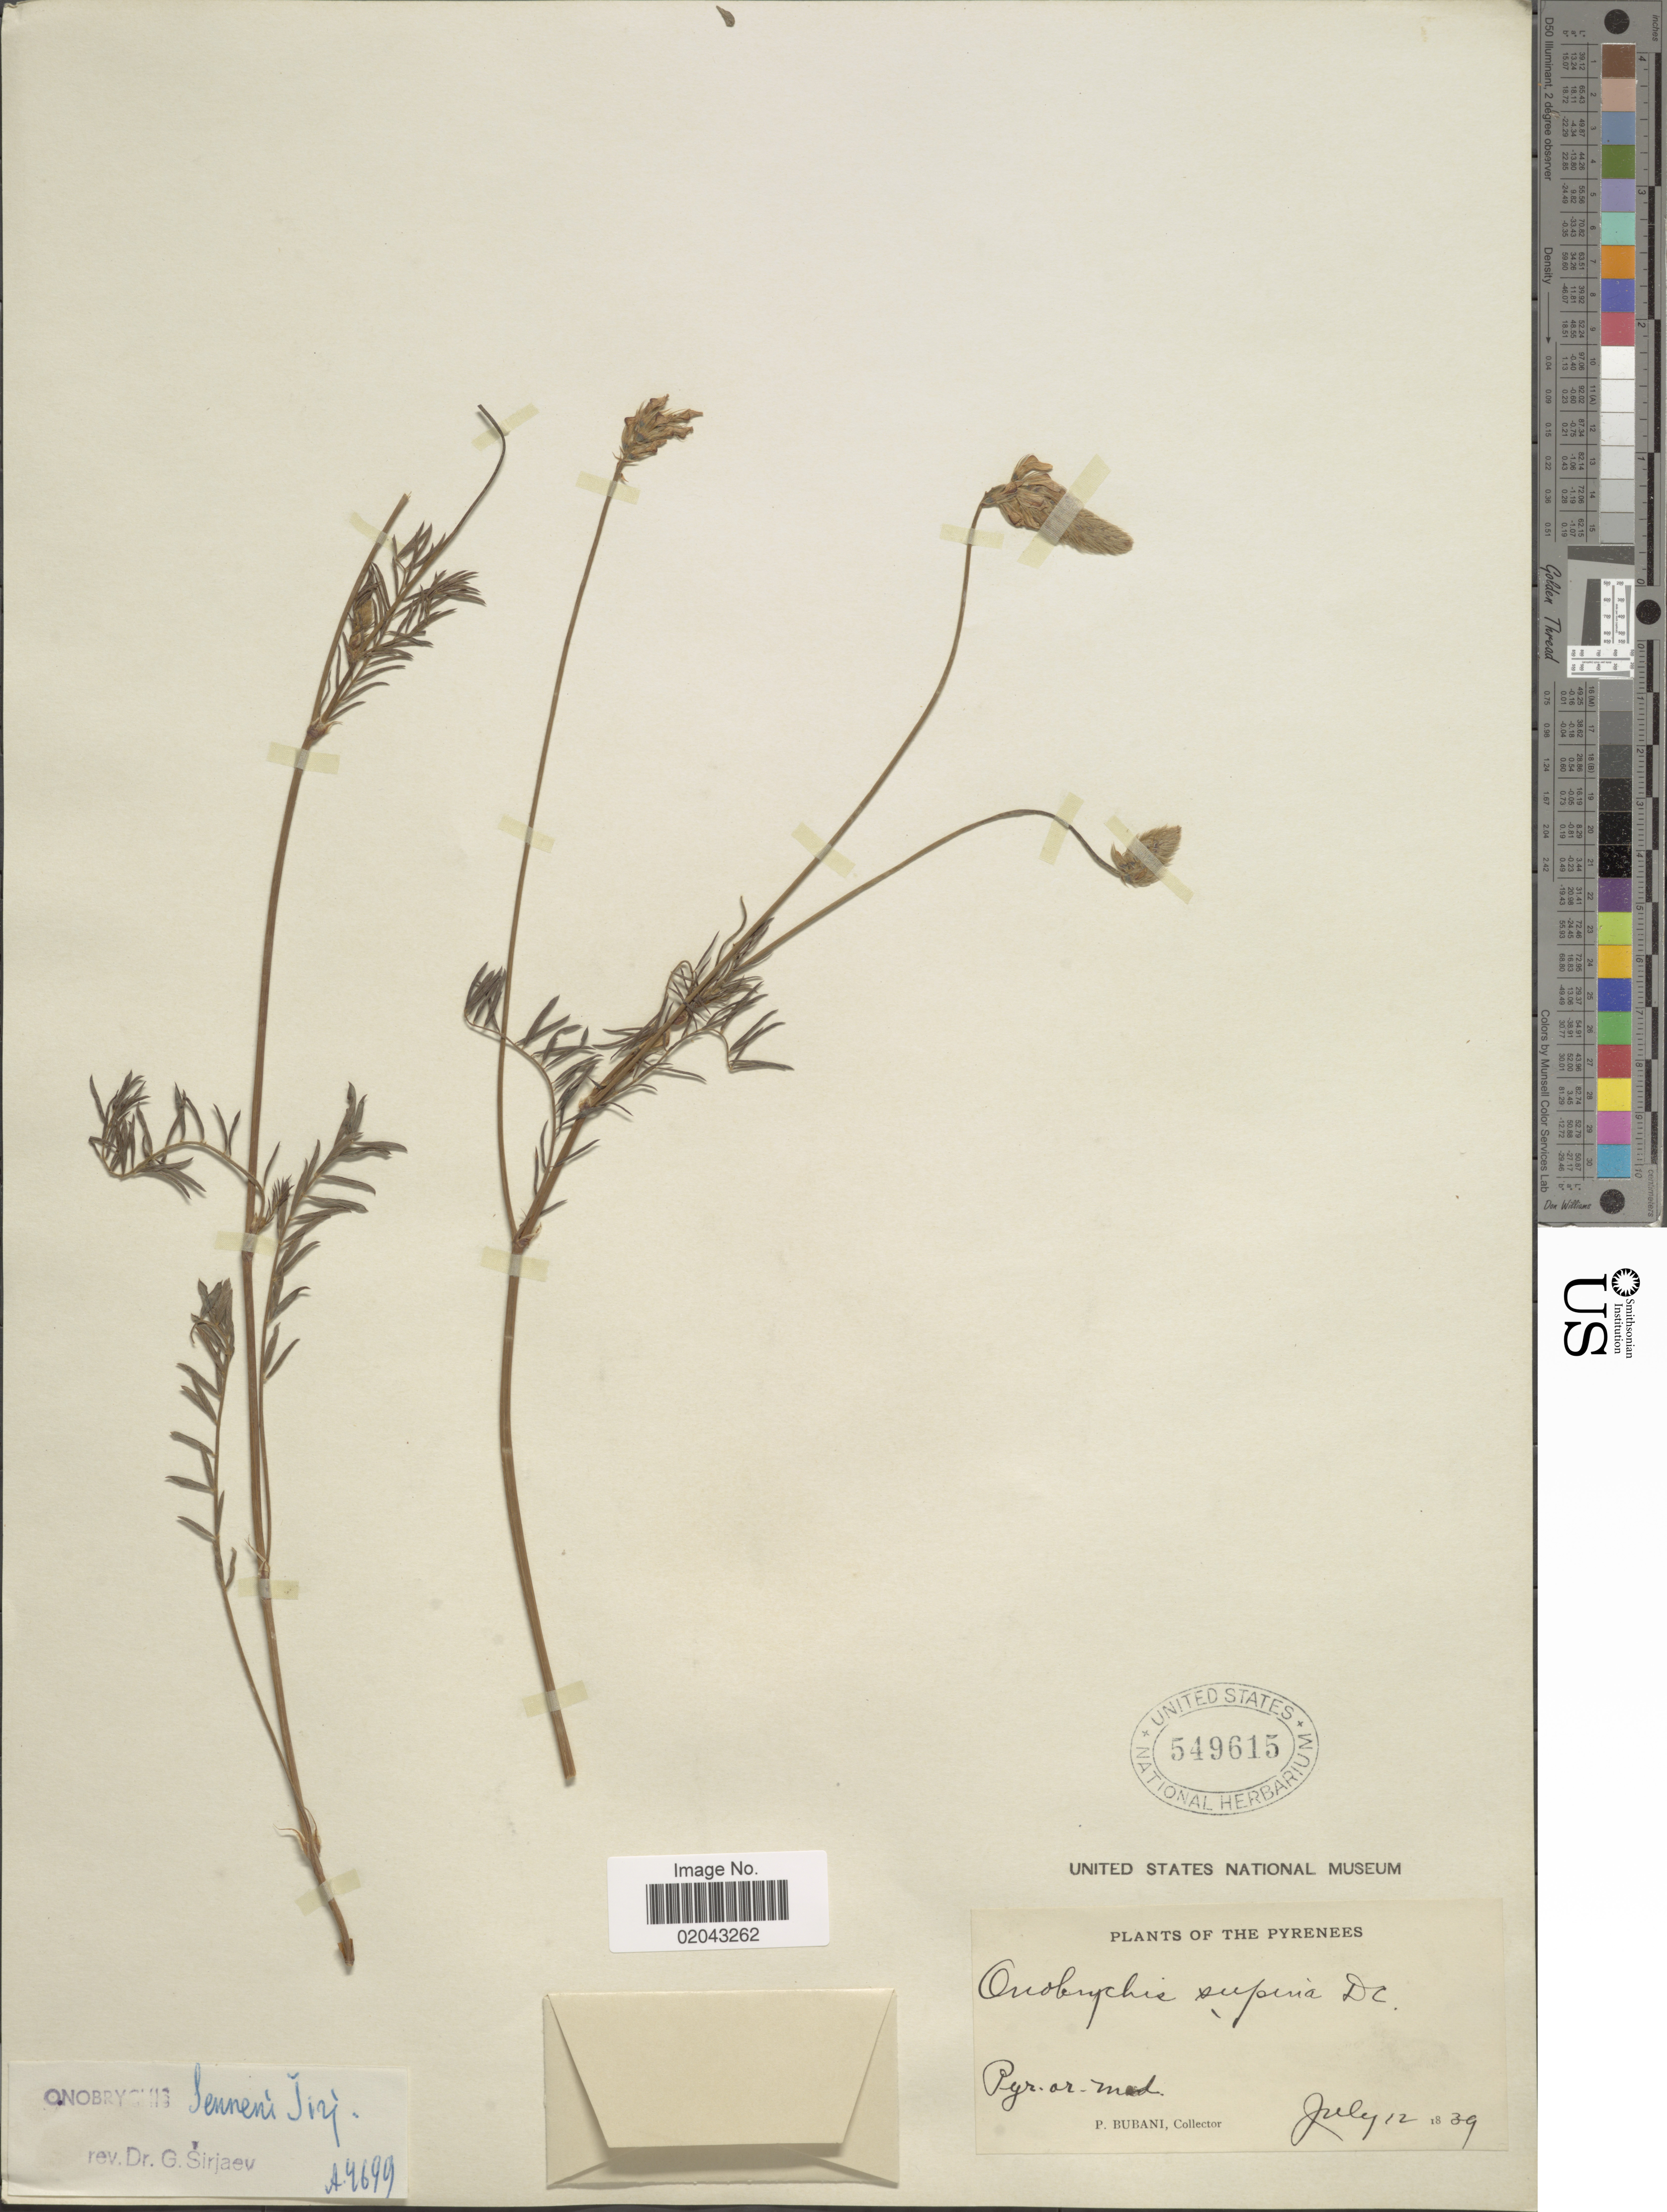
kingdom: Plantae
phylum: Tracheophyta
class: Magnoliopsida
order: Fabales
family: Fabaceae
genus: Onobrychis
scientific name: Onobrychis senneni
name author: Širj.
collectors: P. Bubani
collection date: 1839-07-12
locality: Pyr. or med. Pyrenees.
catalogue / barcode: US 549615